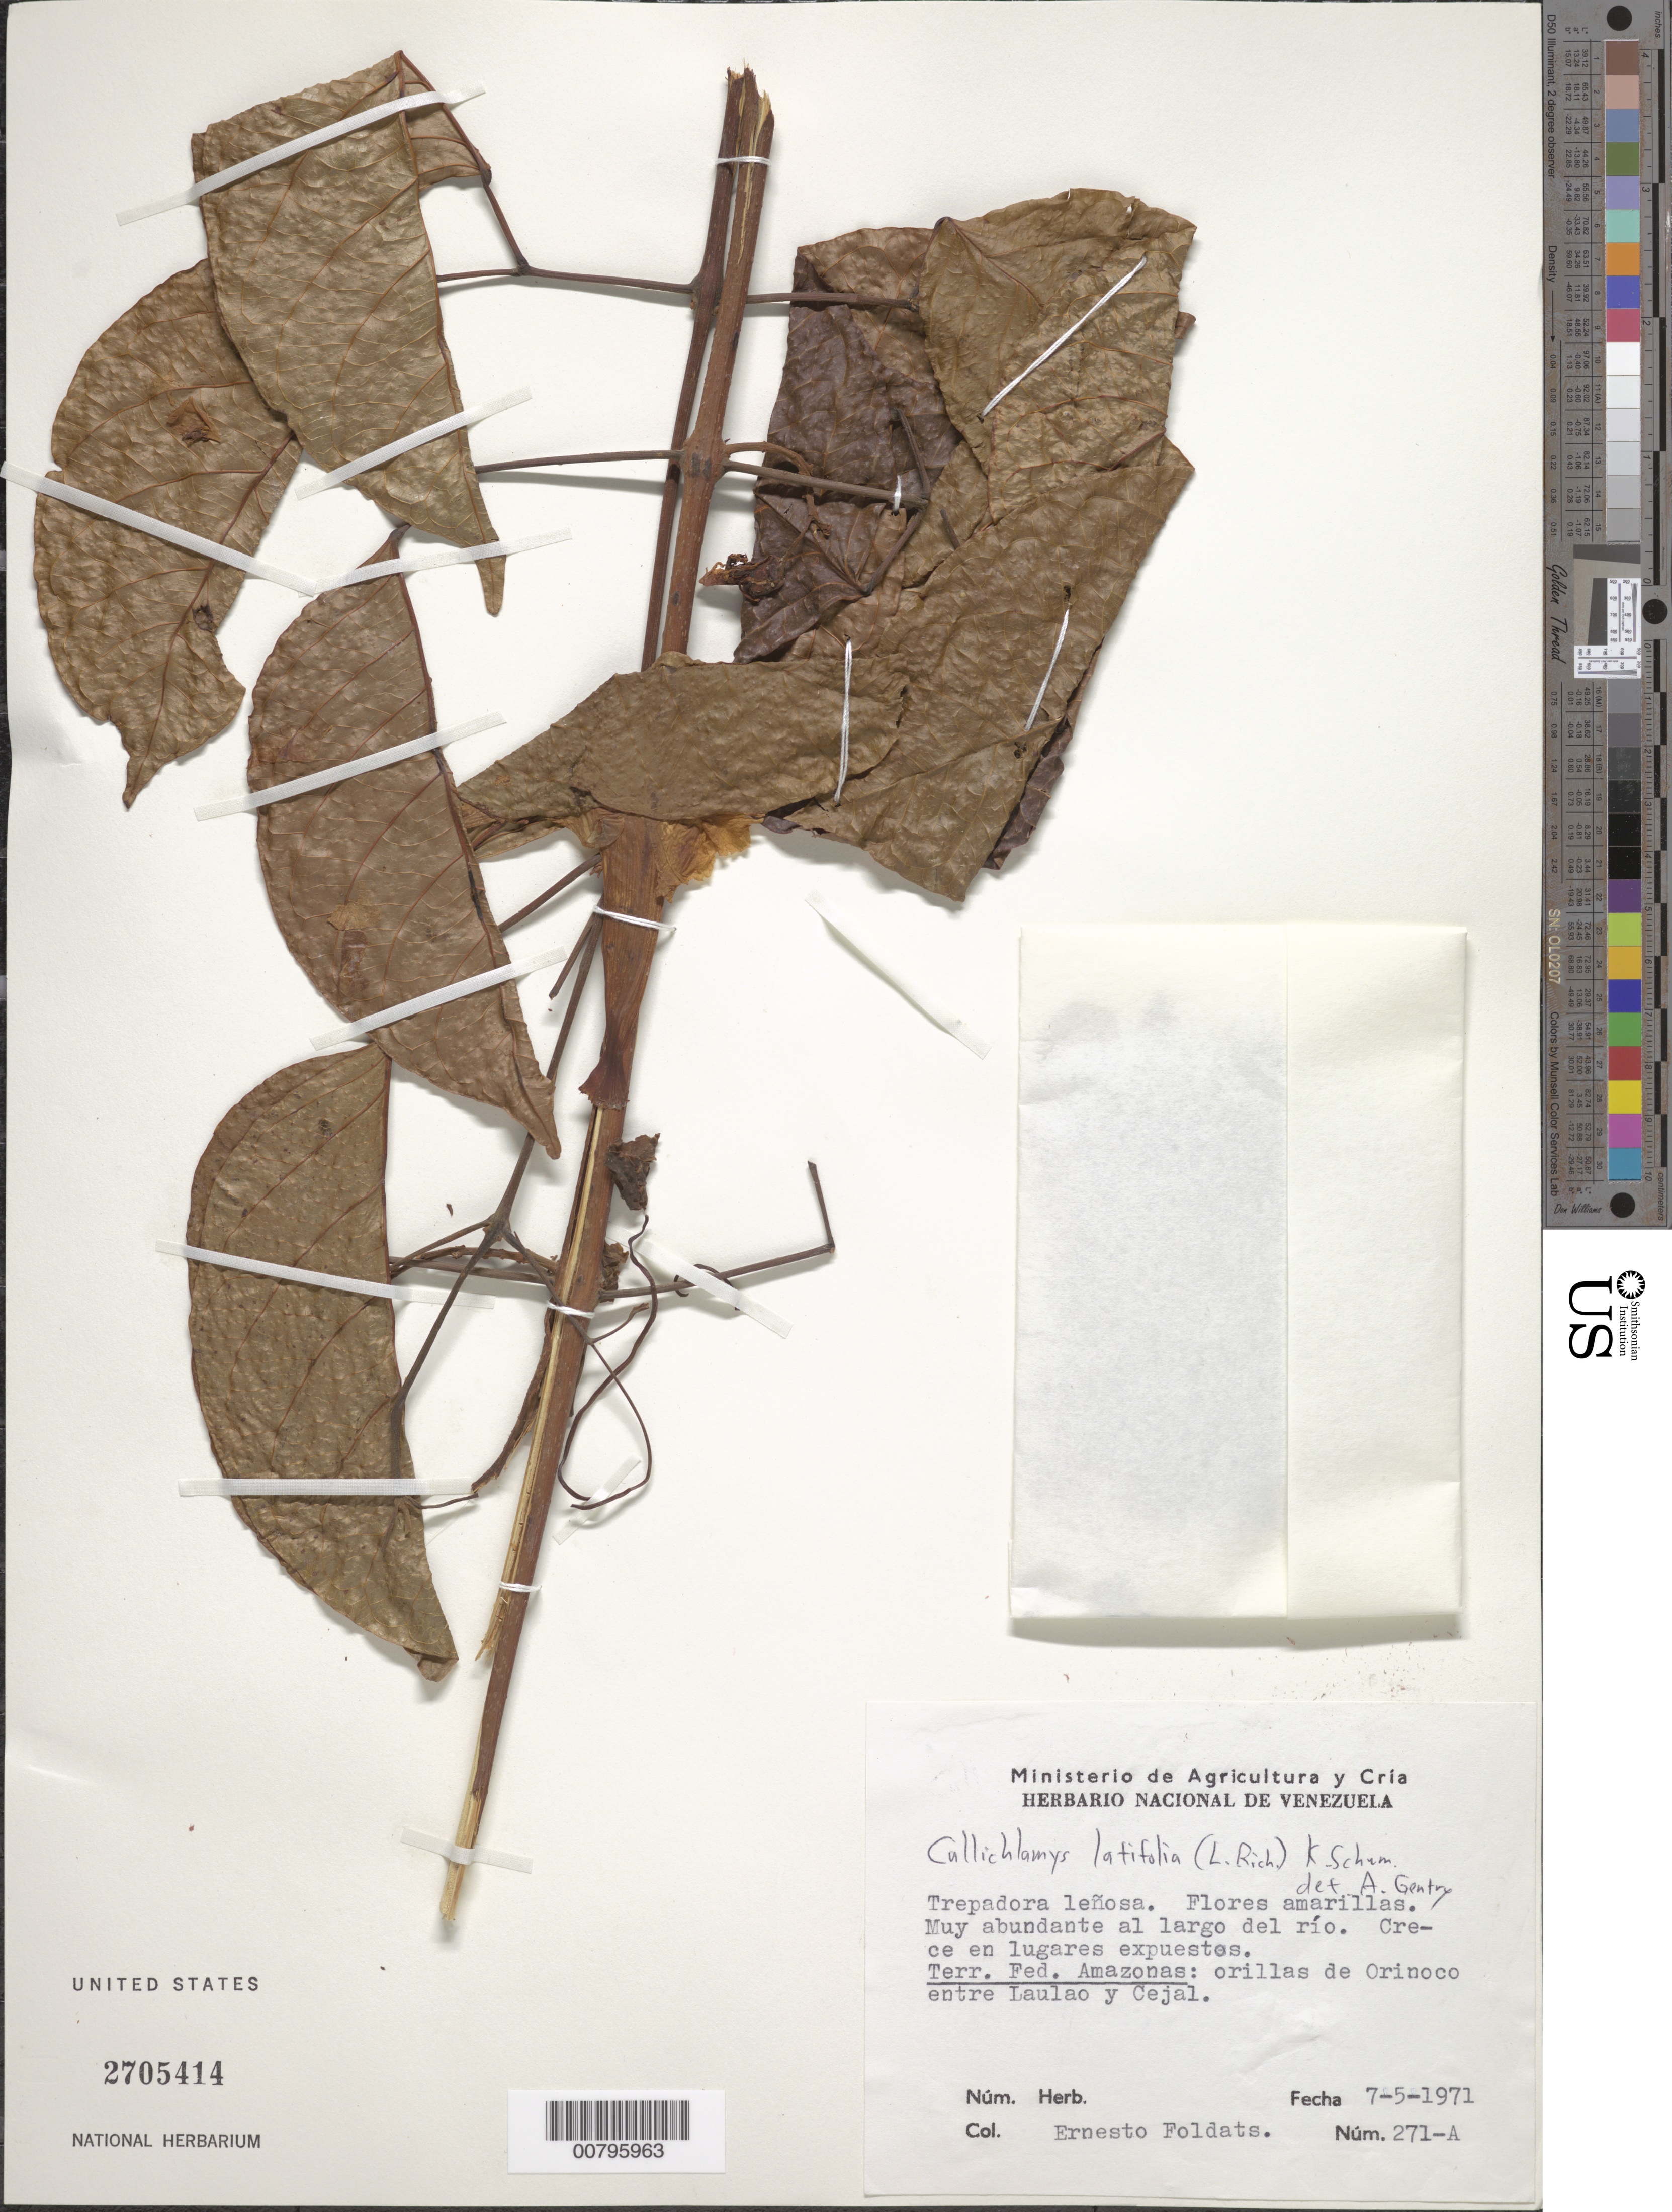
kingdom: Plantae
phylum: Tracheophyta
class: Magnoliopsida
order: Lamiales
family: Bignoniaceae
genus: Callichlamys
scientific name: Callichlamys latifolia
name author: (Rich.) K. Schum.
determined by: Gentry, A. H.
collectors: E. Foldats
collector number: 271 A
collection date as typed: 7-May-71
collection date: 1971-05-07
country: Venezuela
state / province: Amazonas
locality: Río Orinoco, entre Laulao y Cejal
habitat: Crece en lugares expuestos; al largo del rio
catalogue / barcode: US 2705414